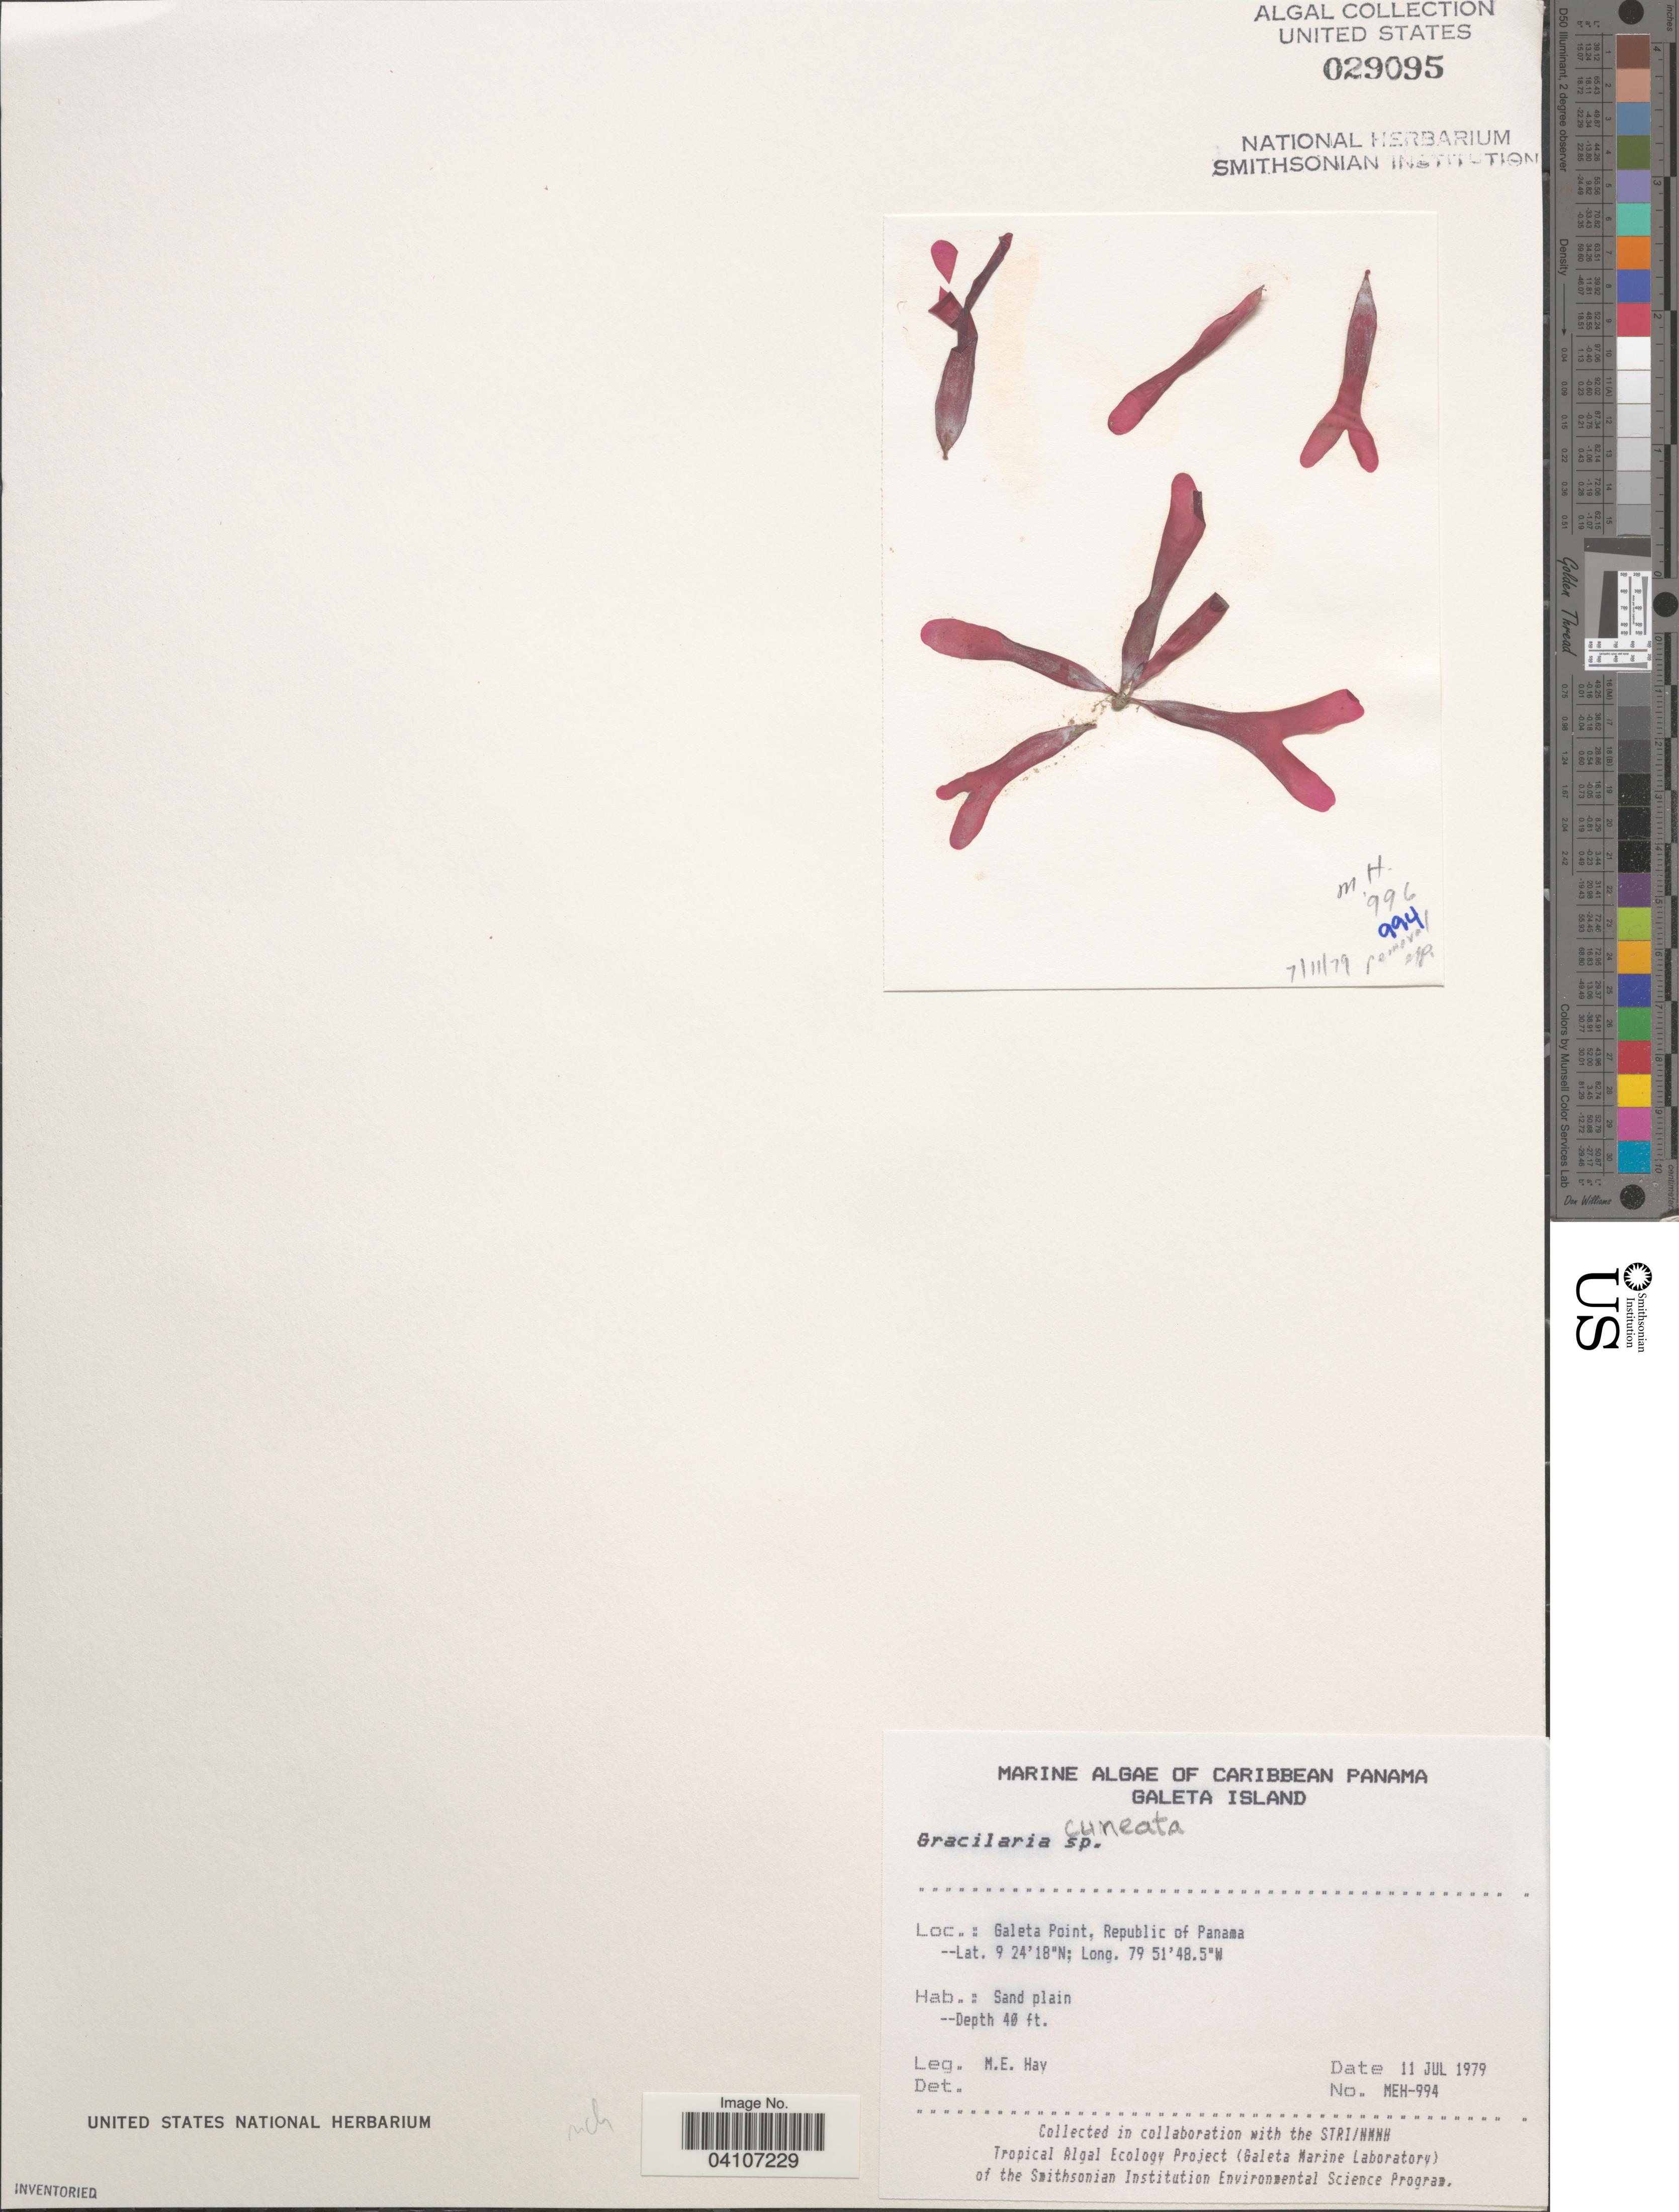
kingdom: Plantae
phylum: Rhodophyta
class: Florideophyceae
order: Gracilariales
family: Gracilariaceae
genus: Gracilaria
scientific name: Gracilaria cuneata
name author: Aresch.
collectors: M. E. Hay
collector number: MEH-994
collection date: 1979-07-11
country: Panama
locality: Caribbean Panama. Galeta Island. Galeta Point, Republic of Panama.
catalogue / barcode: US 29095